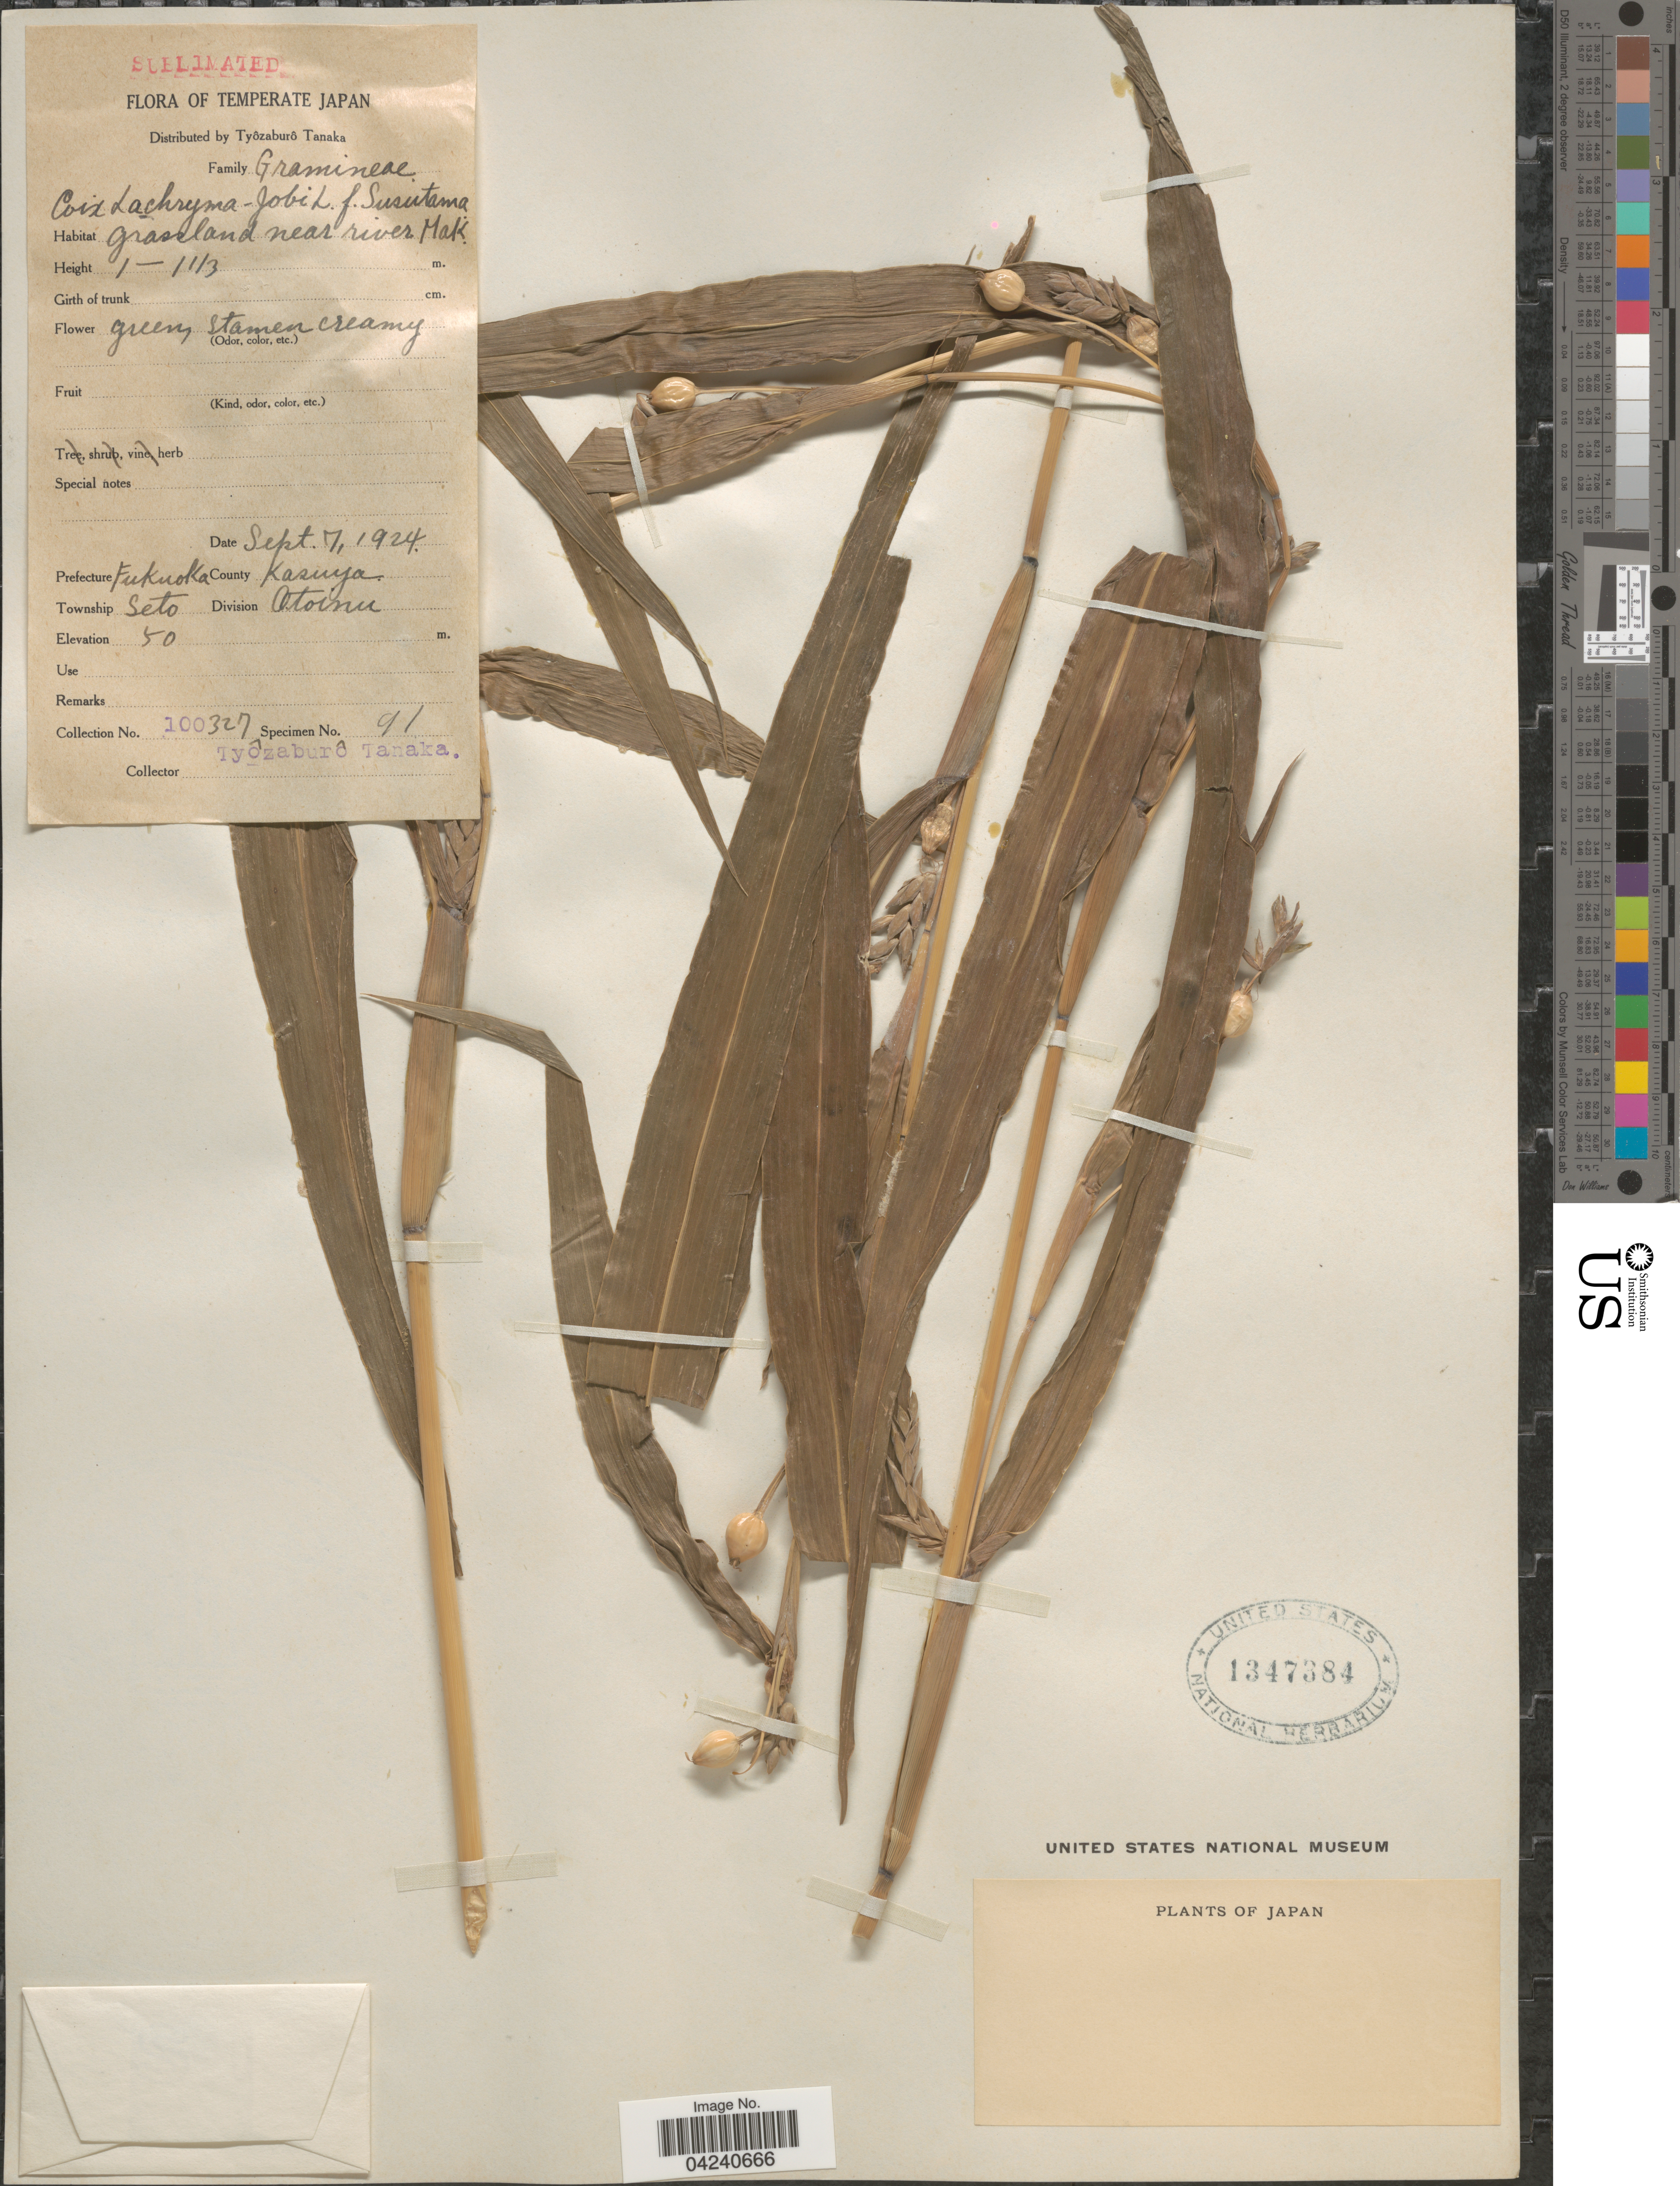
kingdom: Plantae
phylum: Tracheophyta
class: Liliopsida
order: Poales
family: Poaceae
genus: Coix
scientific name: Coix lacryma-jobi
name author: L.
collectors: T. Tanaka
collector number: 100327/91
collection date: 1924-09-07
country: Japan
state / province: Hukuoka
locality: Temperate Japan. Prefecture Fukuoka. County Kasuya. Township Seto. Division Otoinu.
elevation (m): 50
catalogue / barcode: US 1347384